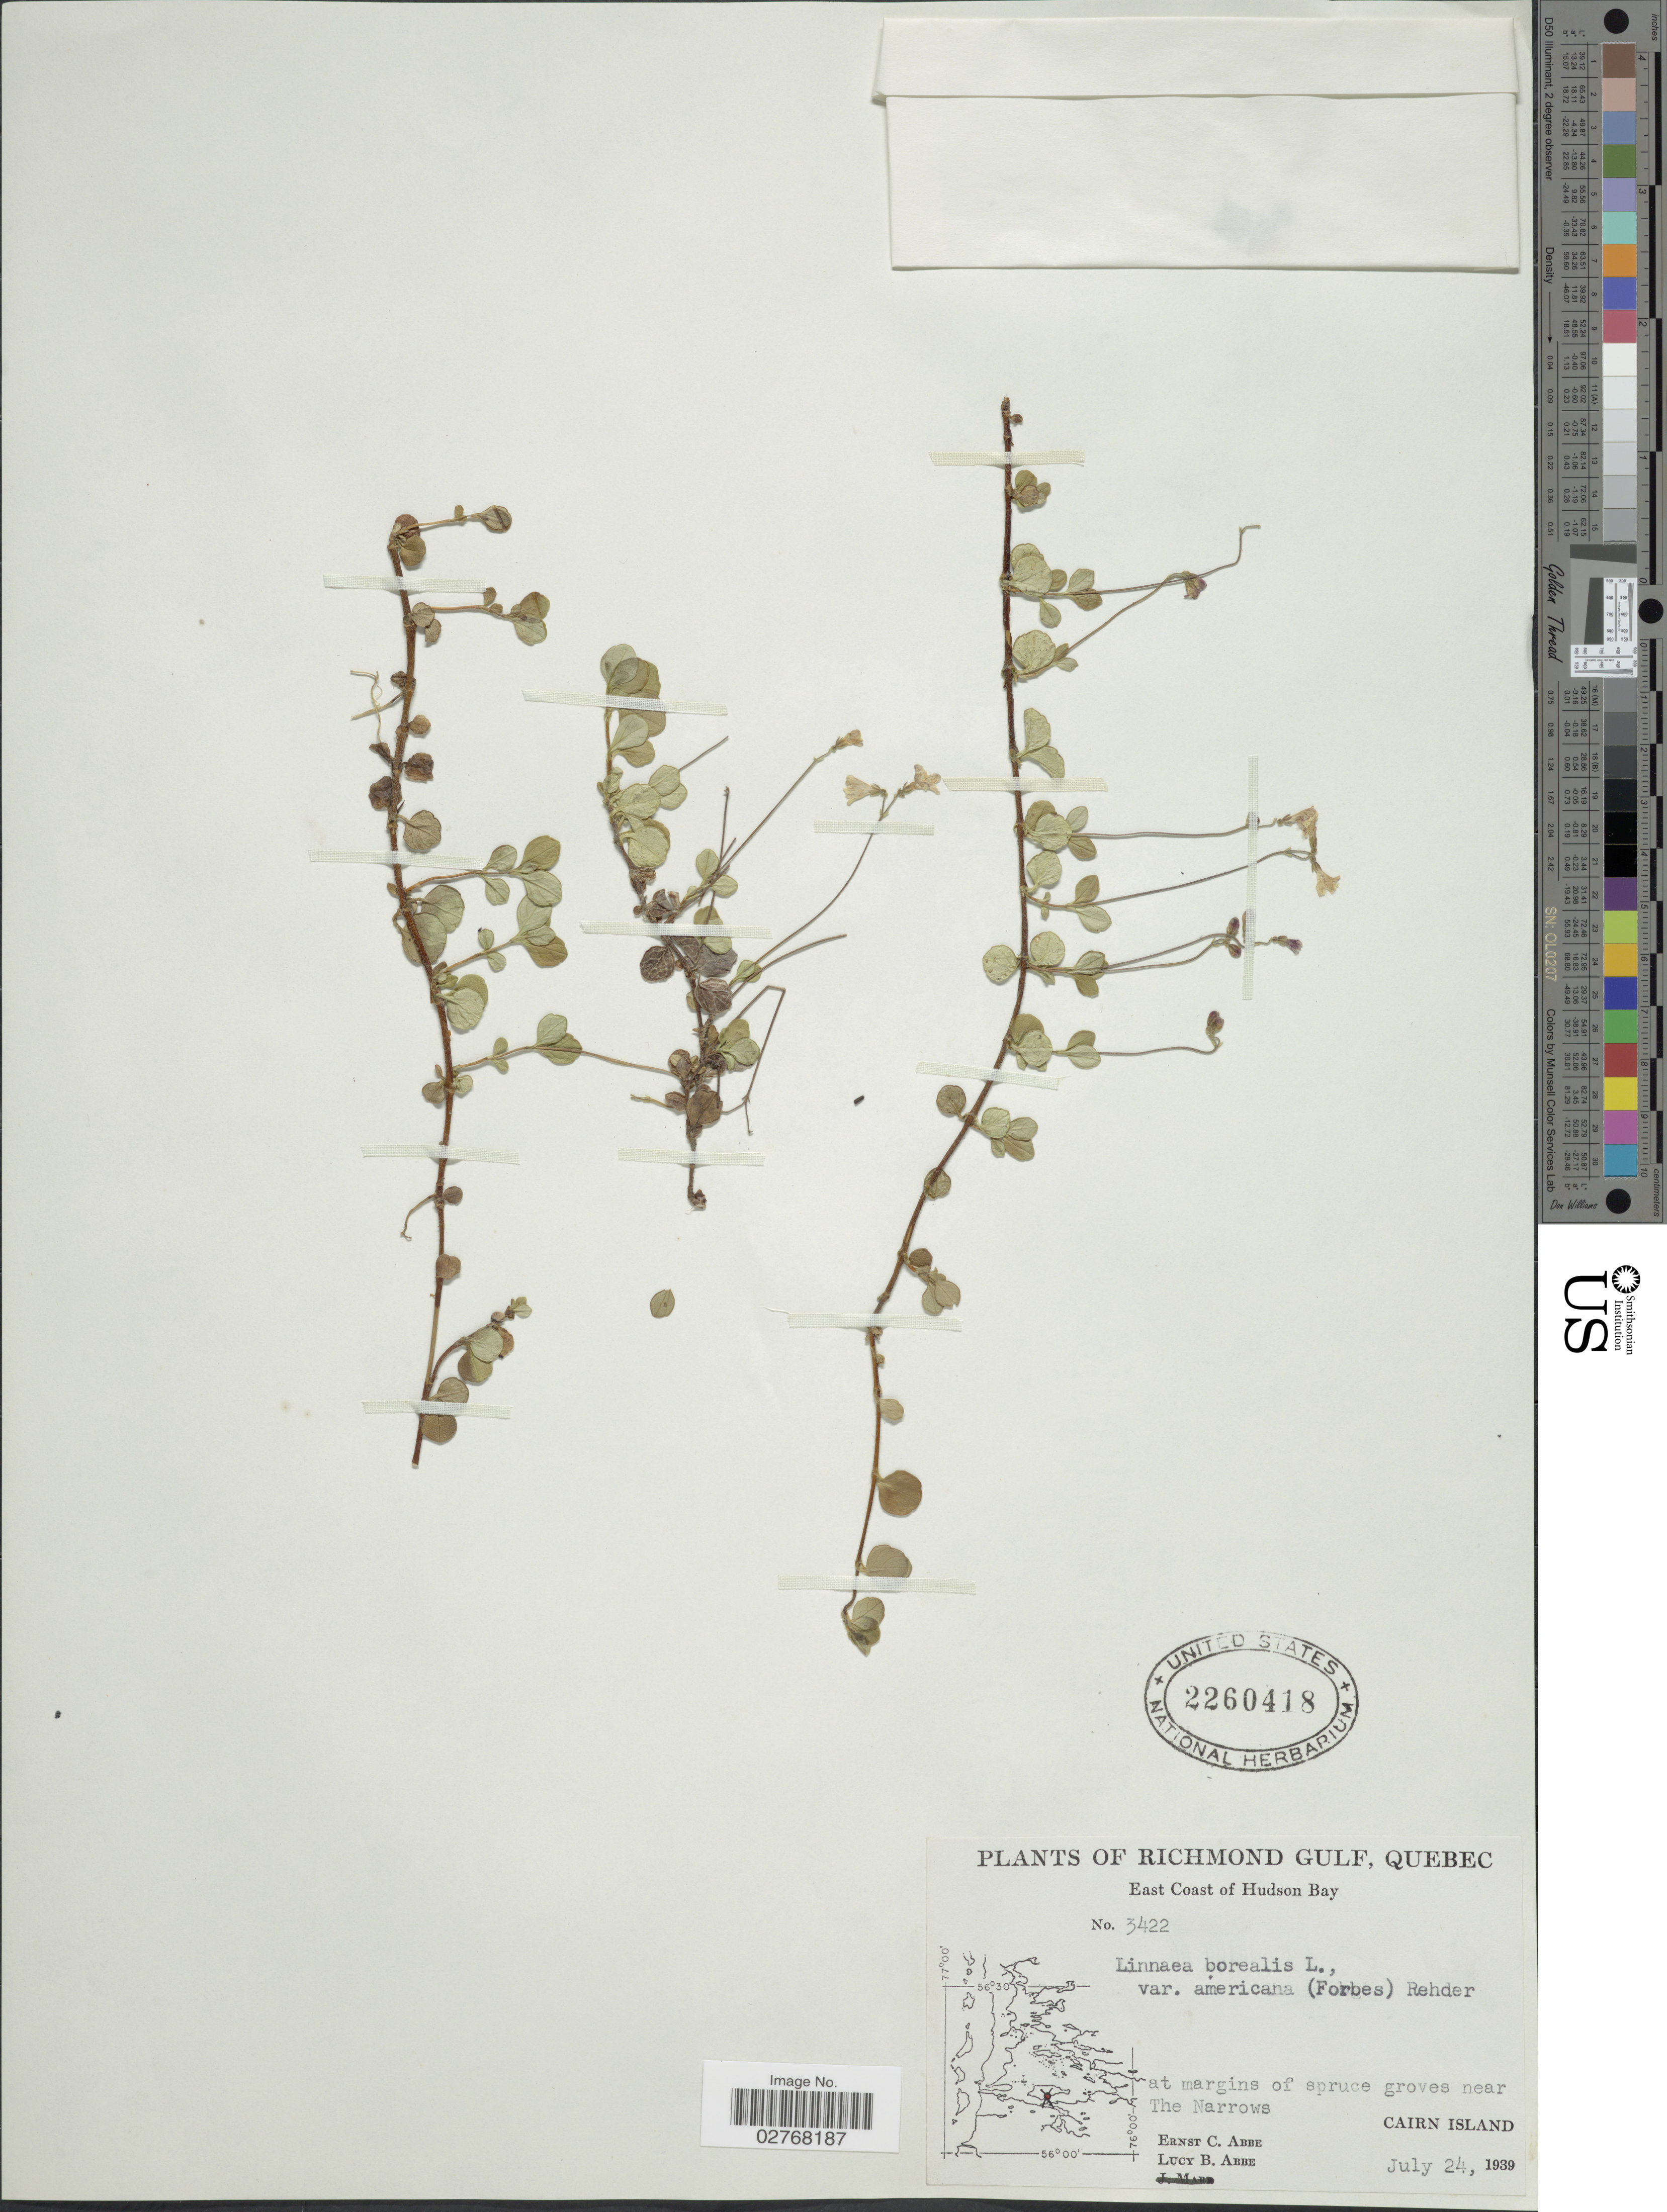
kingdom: Plantae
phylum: Tracheophyta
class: Magnoliopsida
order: Dipsacales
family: Caprifoliaceae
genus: Linnaea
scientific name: Linnaea borealis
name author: L.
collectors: E. C. Abbe & L. B. Abbe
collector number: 3422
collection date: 1939-07-24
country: Canada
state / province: Quebec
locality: Richmond Gulf. East Coast of Hudson Bay. At margins of spruce groves near The Narrows. Cairn Island.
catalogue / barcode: US 2260418